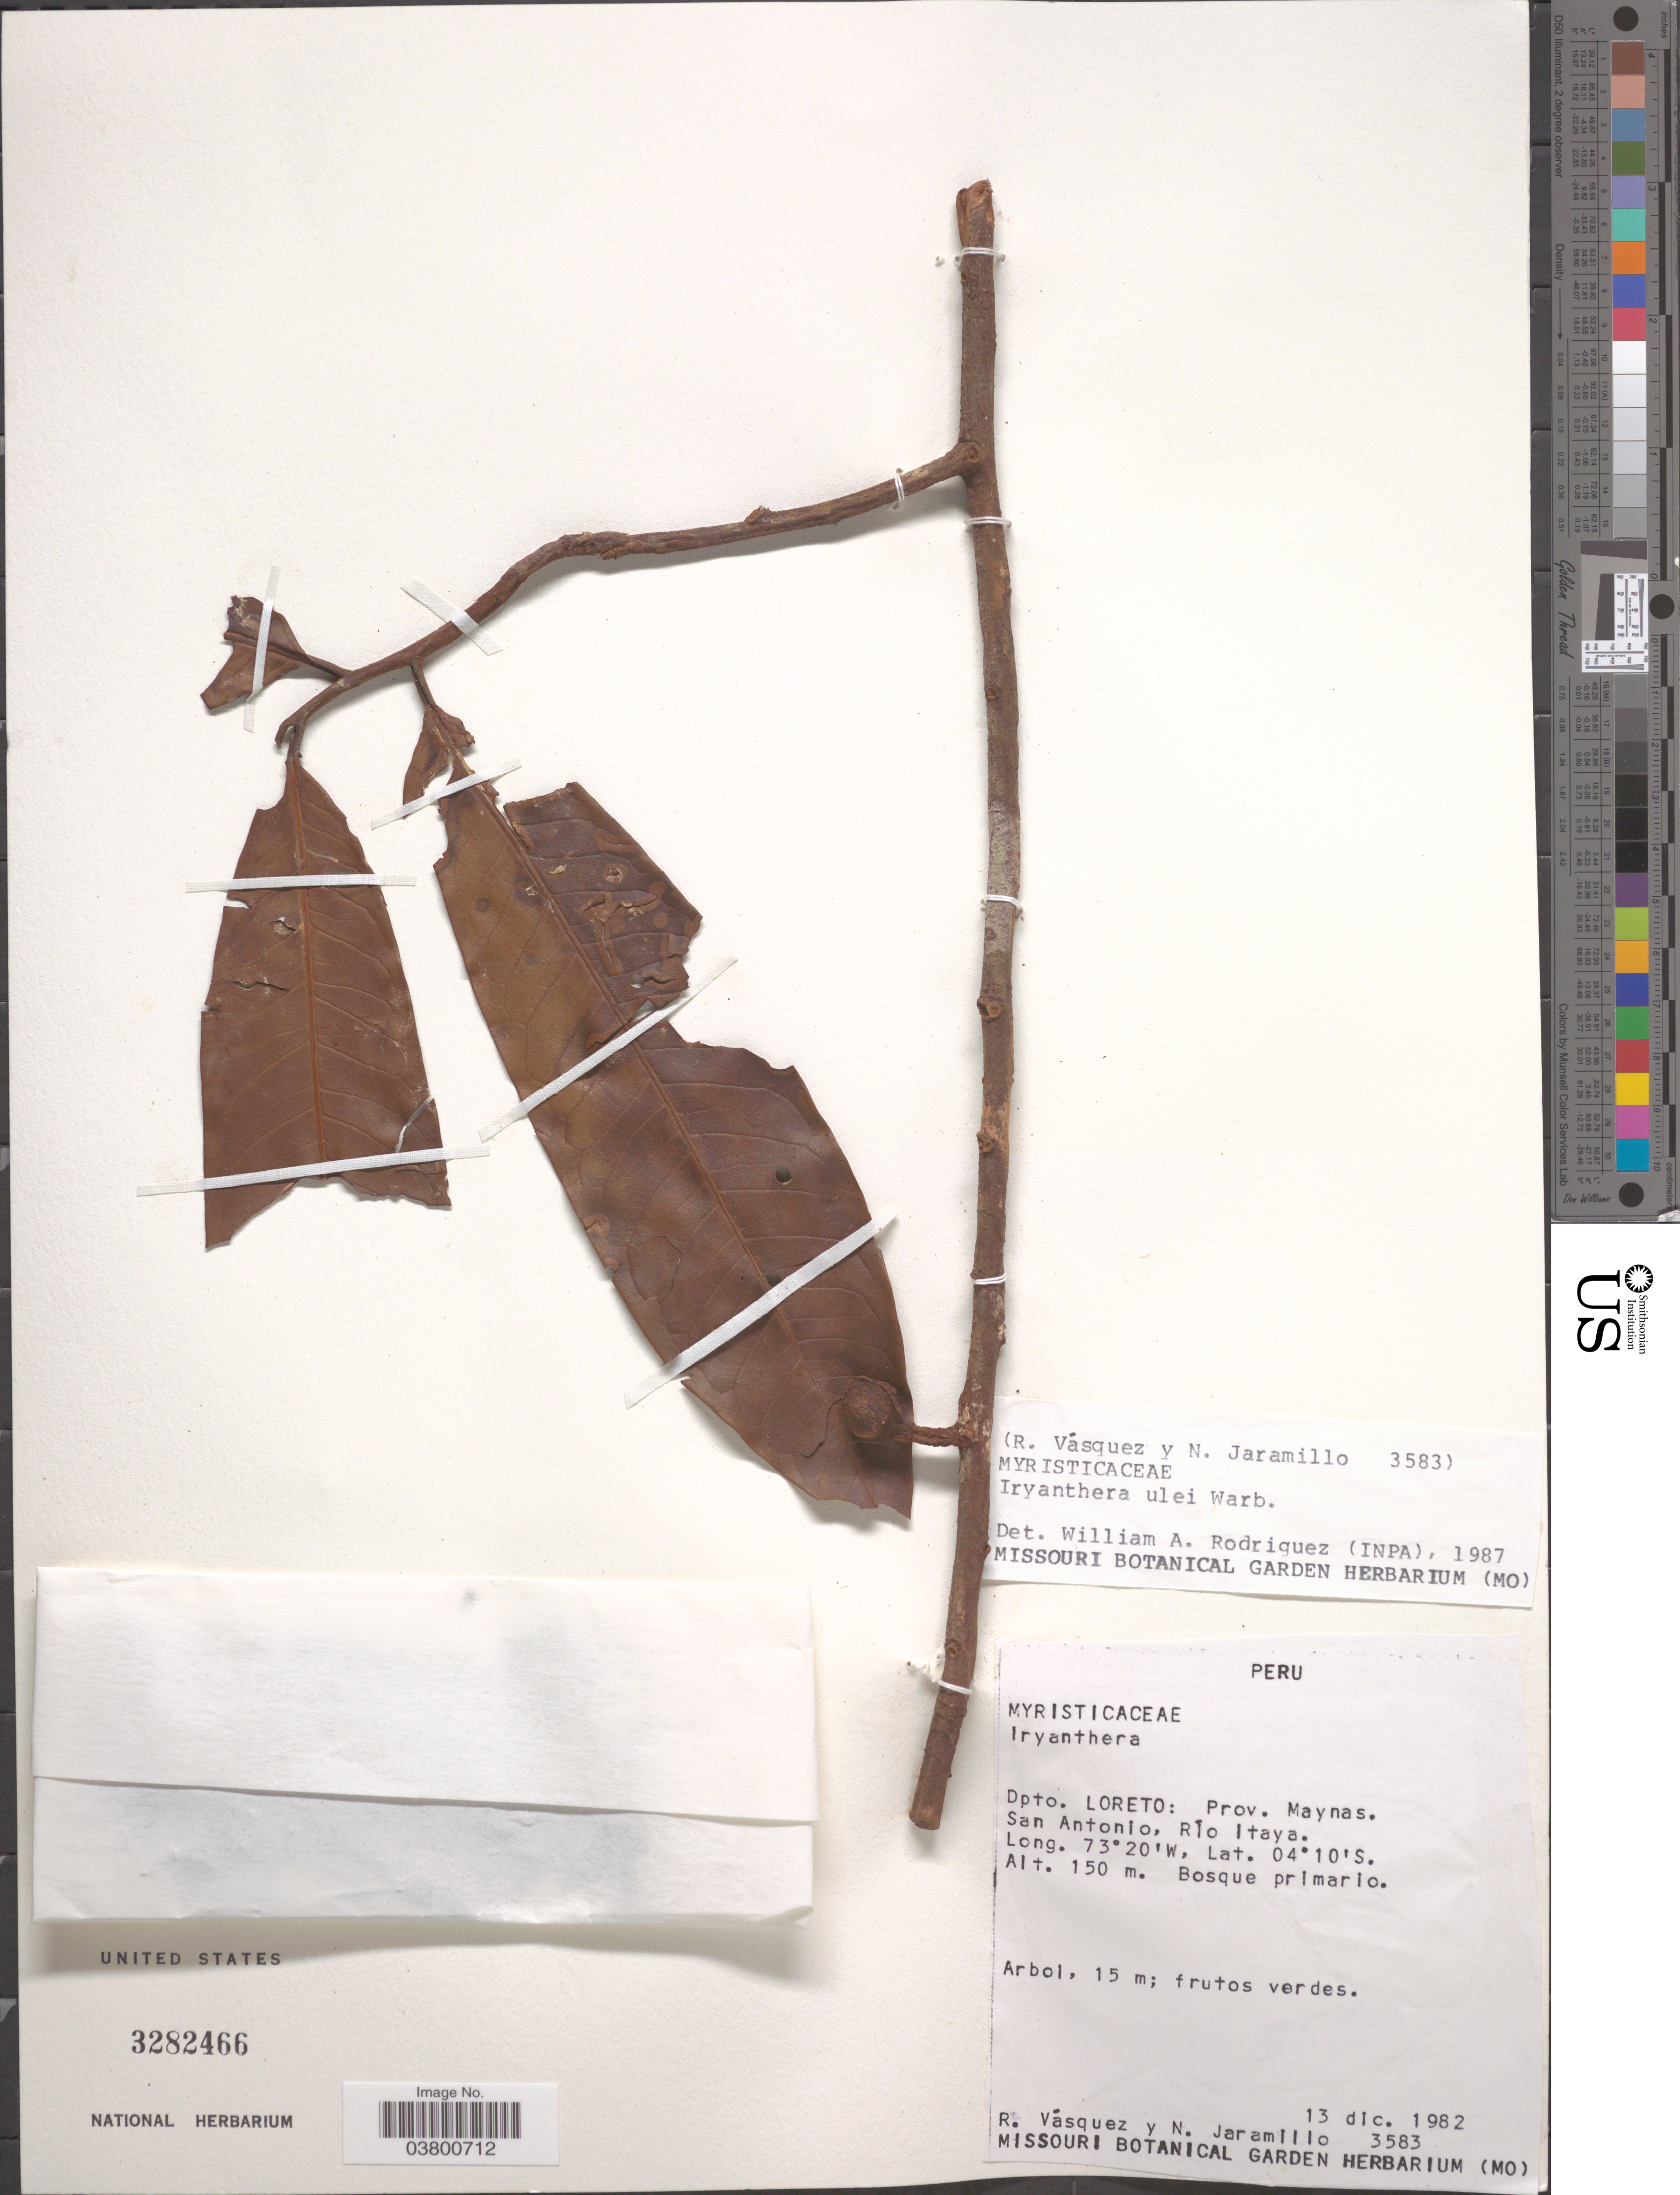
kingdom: Plantae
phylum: Tracheophyta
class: Magnoliopsida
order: Magnoliales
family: Myristicaceae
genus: Iryanthera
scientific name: Iryanthera ulei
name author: Warb.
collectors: R. Vásquez & N. Jaramillo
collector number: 3583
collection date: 1982-12-13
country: Peru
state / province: Loreto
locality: Dpto. Loreto: Prov. Maynas. San Antonio, Río Itaya.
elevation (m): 150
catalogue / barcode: US 3282466